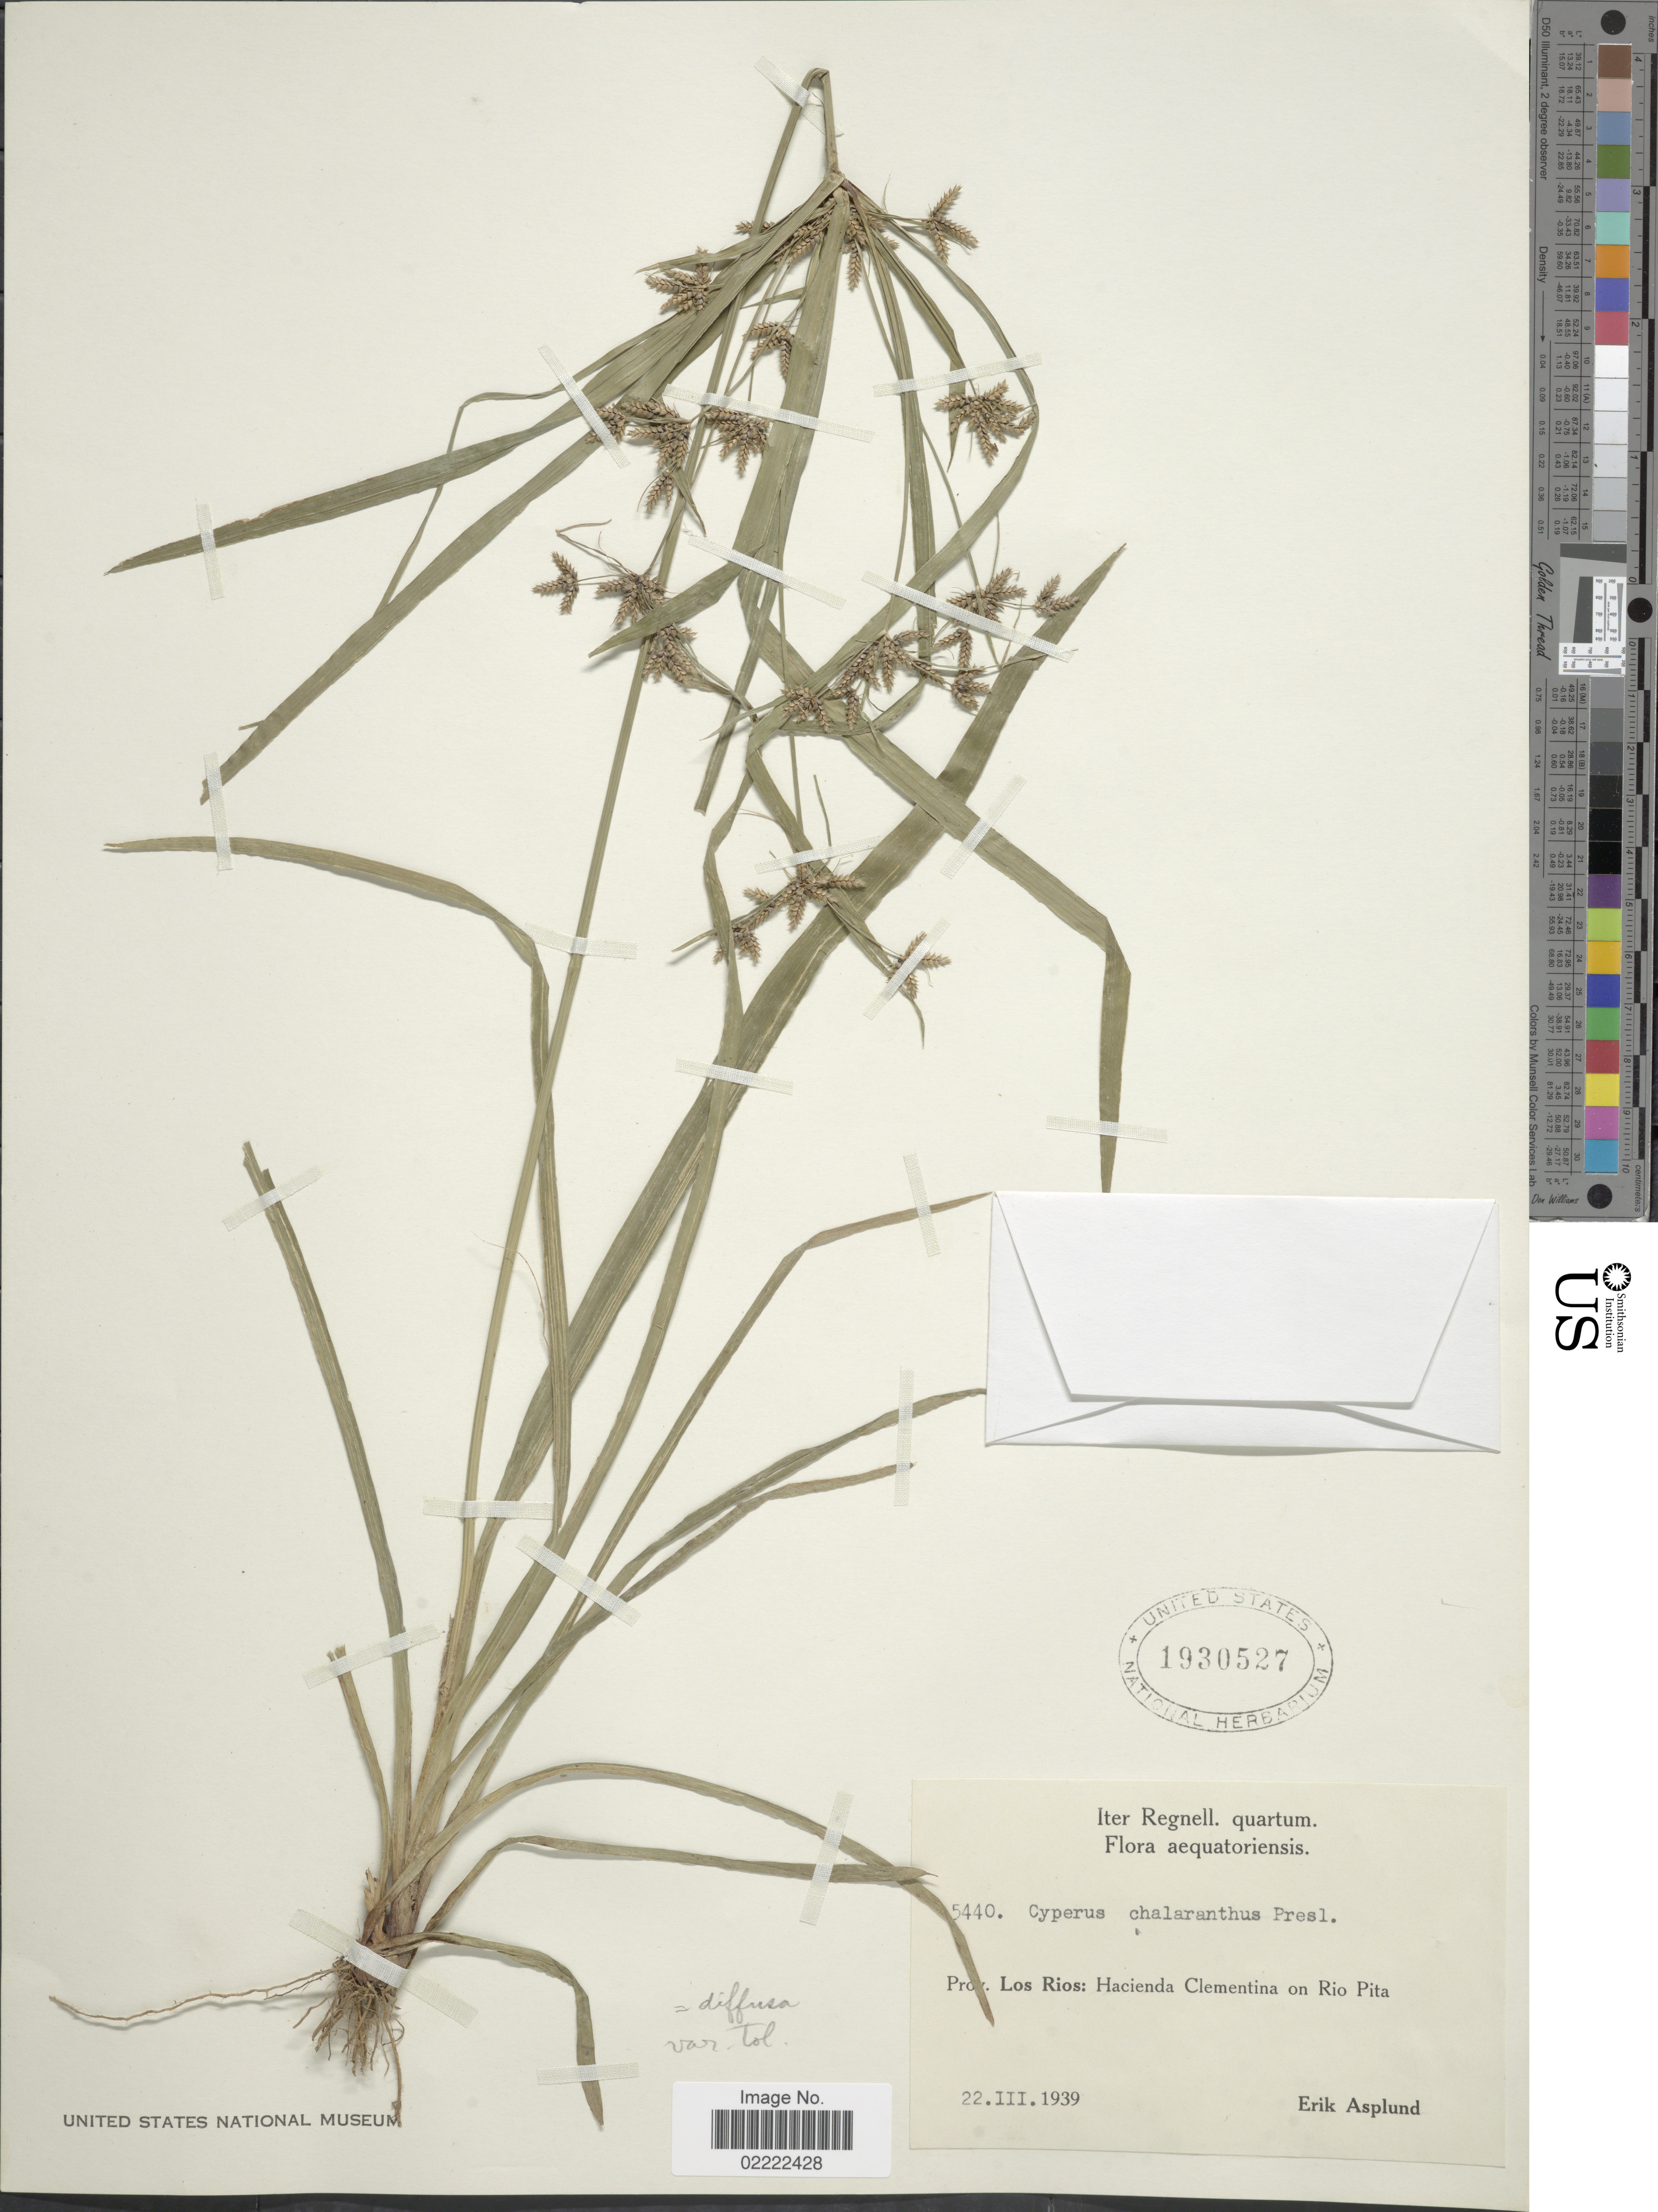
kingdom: Plantae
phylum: Tracheophyta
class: Liliopsida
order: Poales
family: Cyperaceae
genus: Cyperus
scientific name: Cyperus laxus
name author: Lam.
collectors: E. Asplund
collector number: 5440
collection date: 1939-03-22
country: Ecuador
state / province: Los Ríos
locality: Prov. Los Rios: Hacienda Clementina on Rio Pita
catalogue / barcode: US 1930527